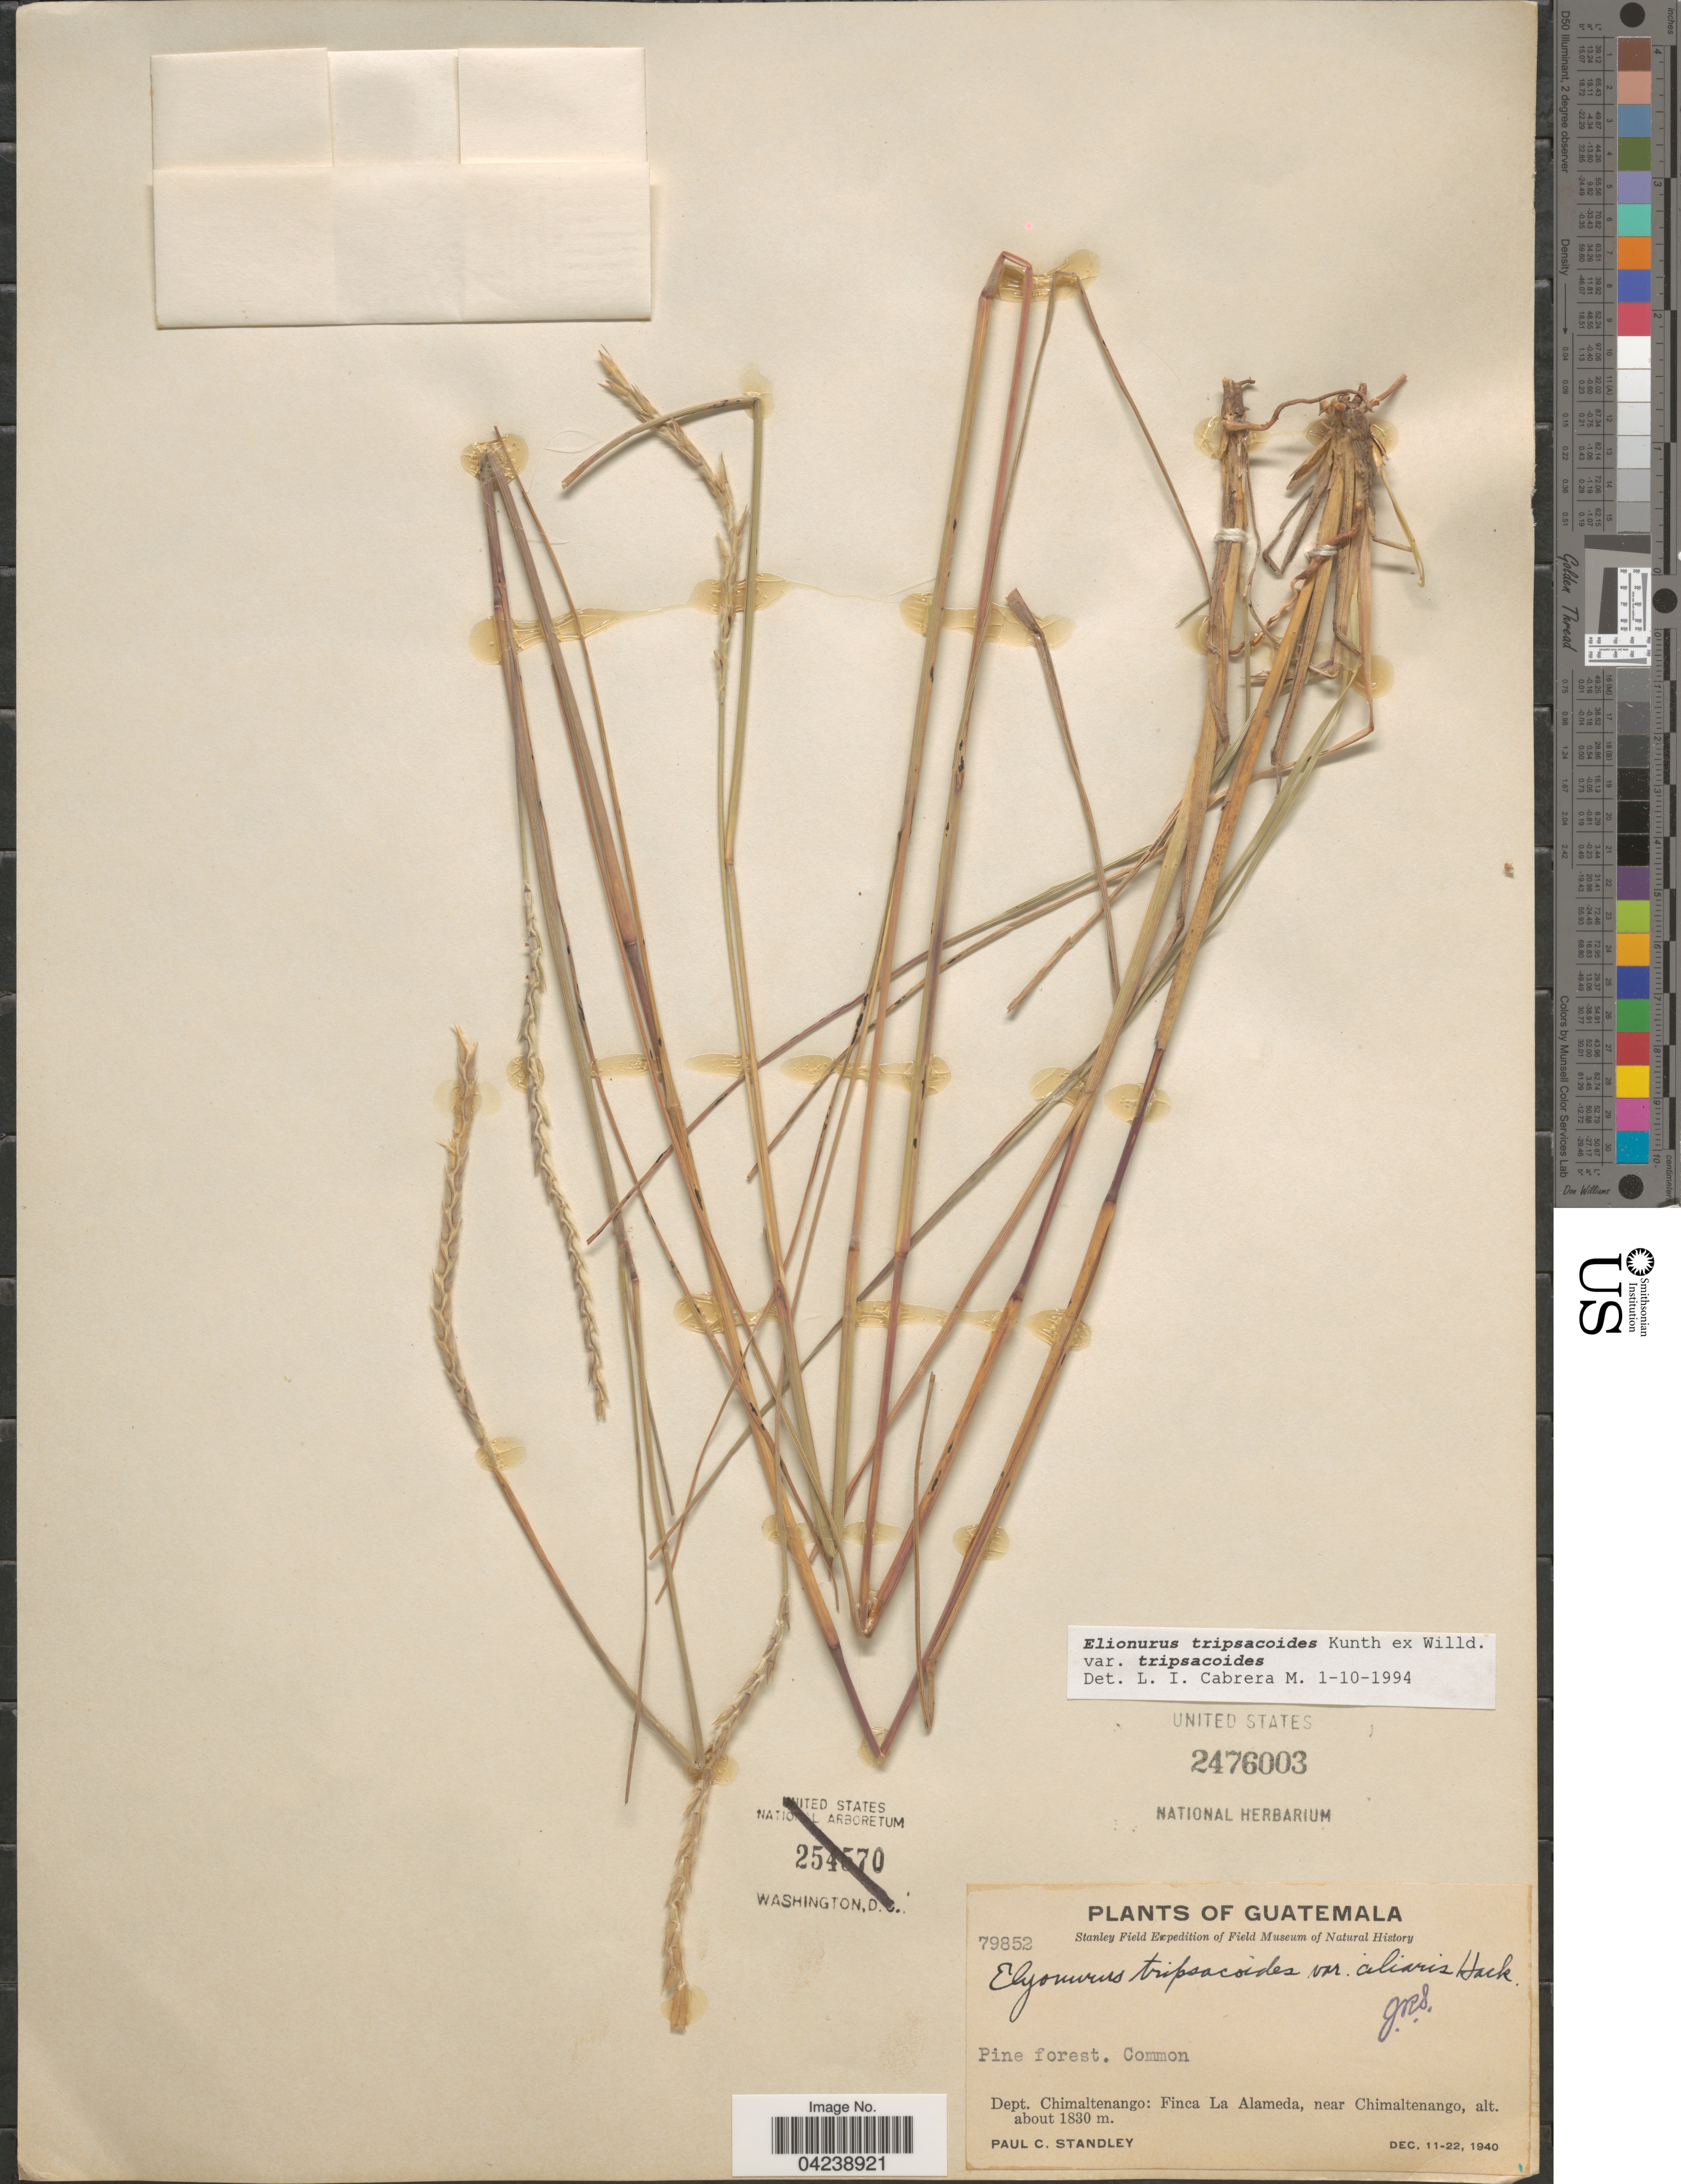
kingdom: Plantae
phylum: Tracheophyta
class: Liliopsida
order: Poales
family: Poaceae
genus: Elionurus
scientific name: Elionurus tripsacoides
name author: Humb. & Bonpl. ex Willd.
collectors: P. C. Standley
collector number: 79852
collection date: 1940-12-11/1940-12-22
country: Guatemala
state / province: Chimaltenango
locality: Stanley Field Expedition. Dept. Chimaltenango: Finca La Alameda, near Chimaltenango.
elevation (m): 1830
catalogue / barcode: US 2476003